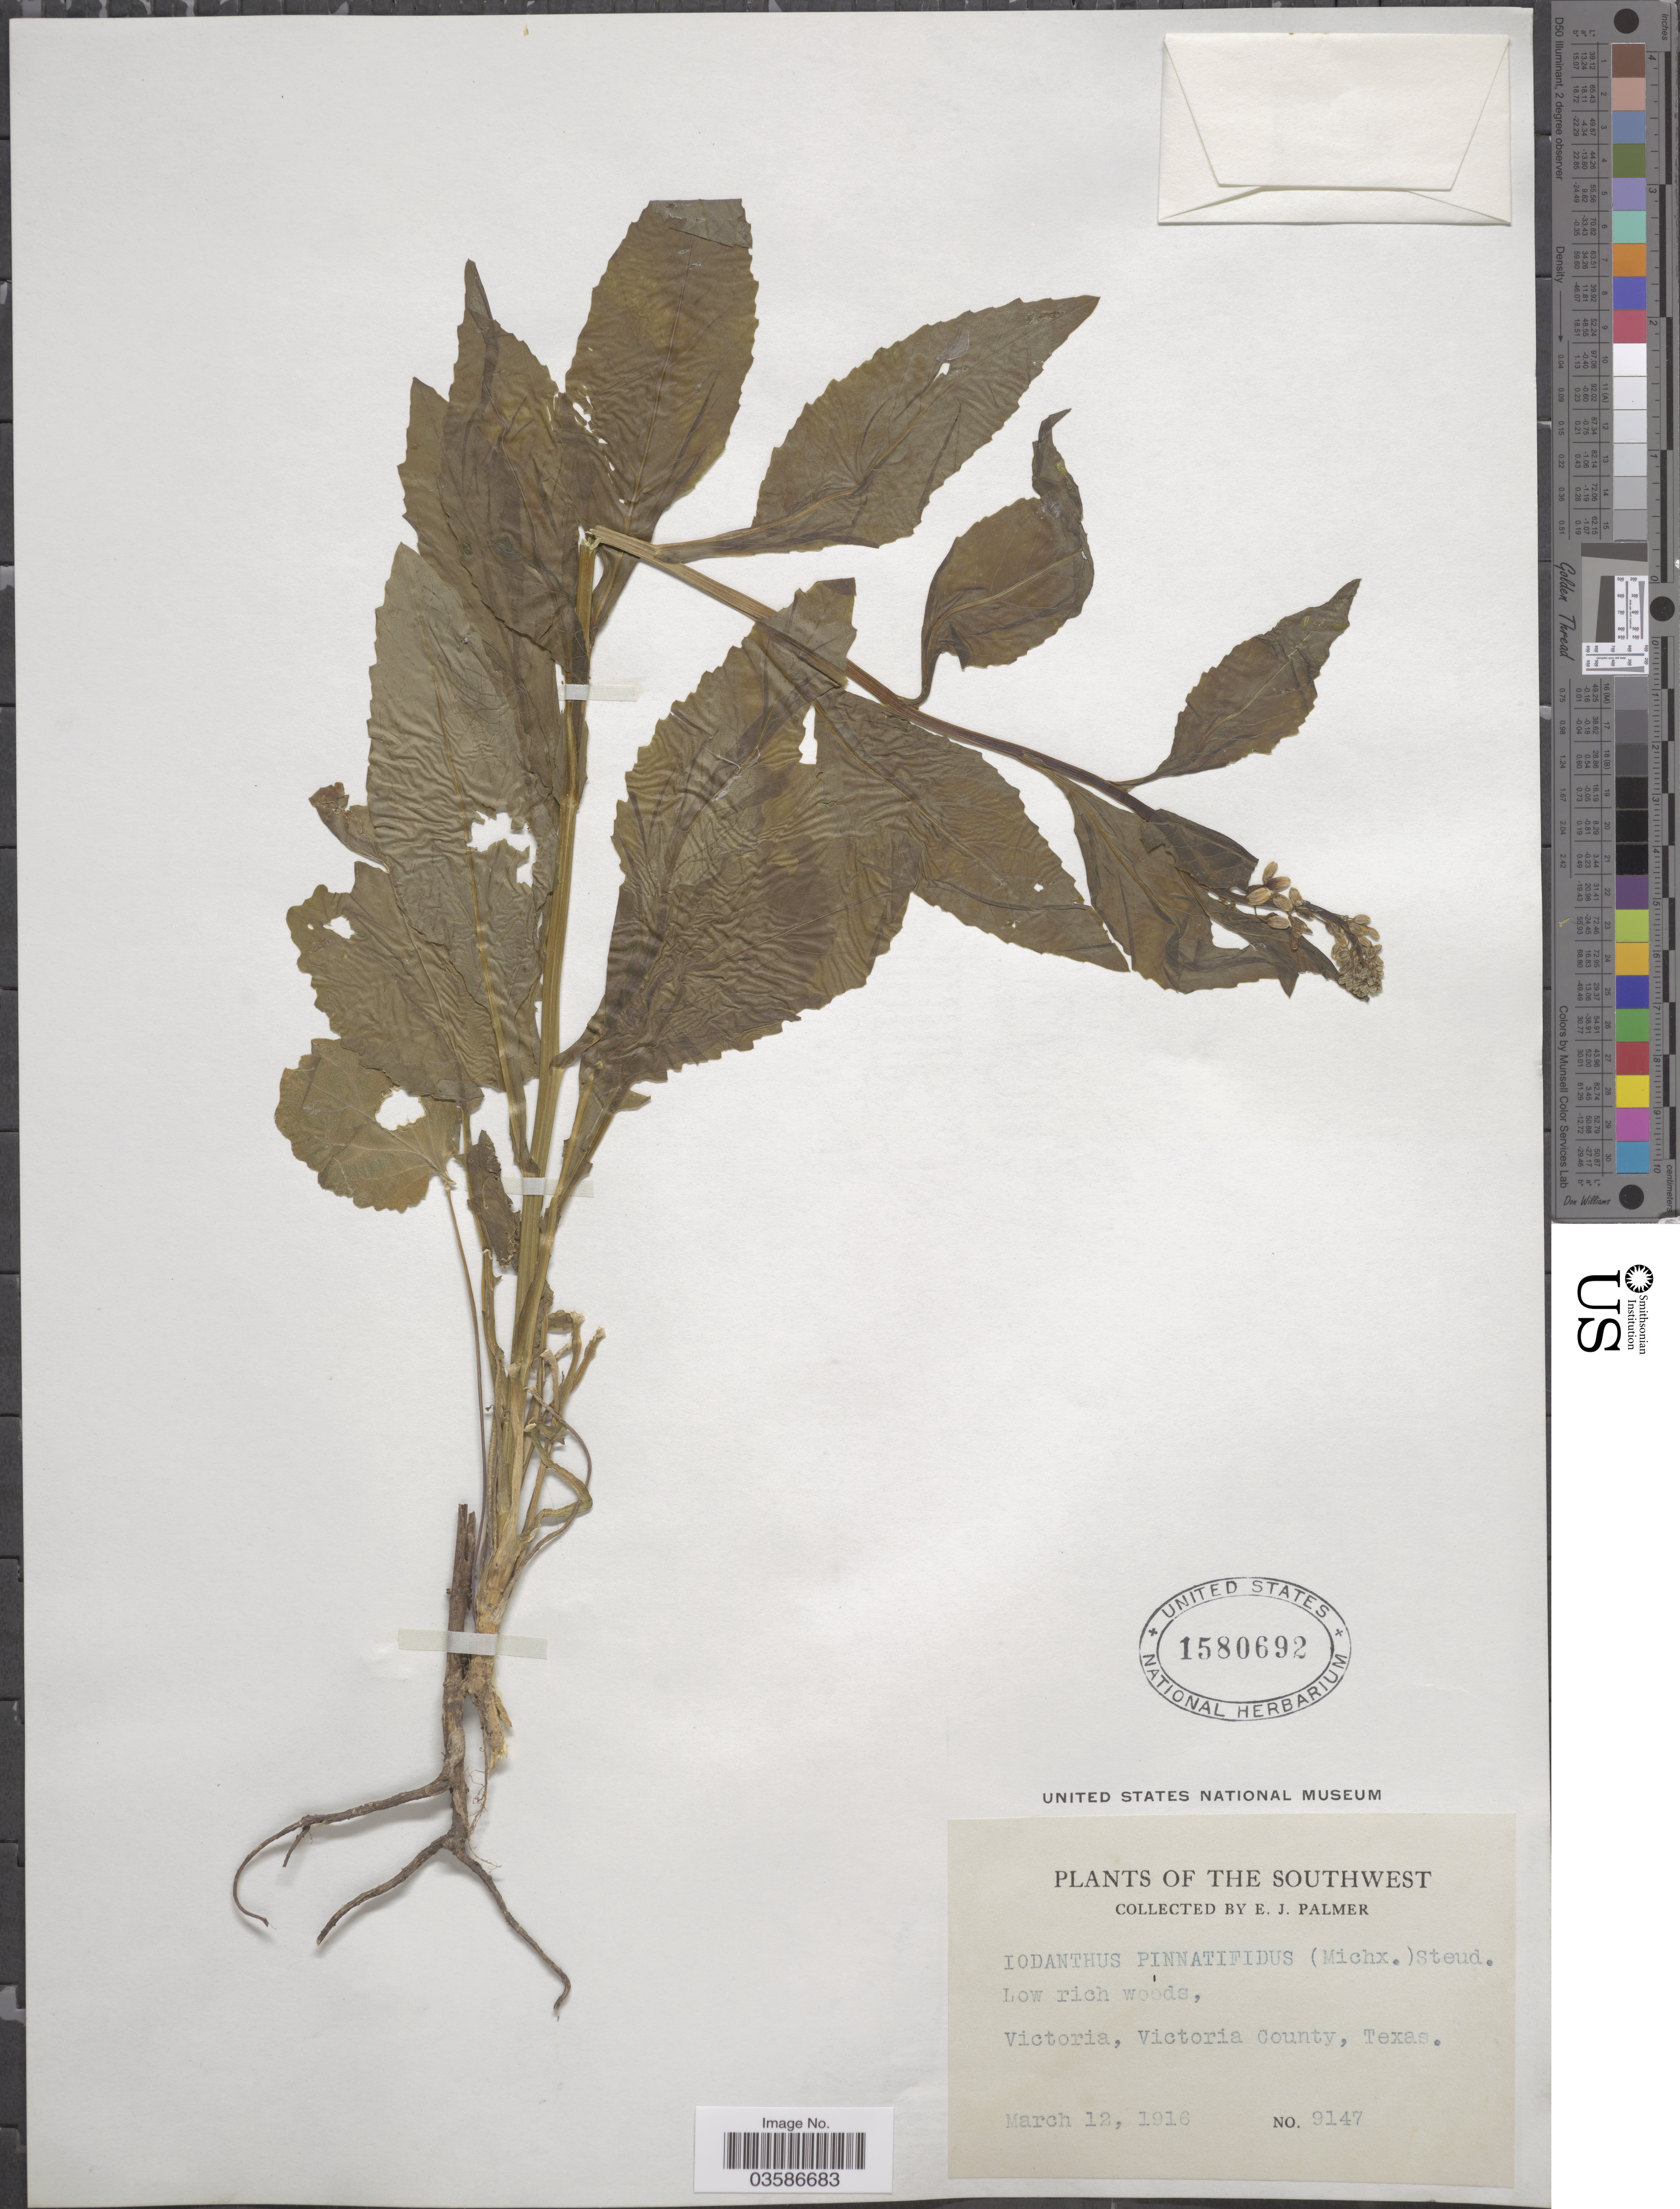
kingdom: Plantae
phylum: Tracheophyta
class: Magnoliopsida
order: Brassicales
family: Brassicaceae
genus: Iodanthus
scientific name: Iodanthus pinnatifidus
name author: (Michx.) Steud.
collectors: E. J. Palmer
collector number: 9147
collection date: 1916-03-12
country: United States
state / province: Texas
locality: The Southwest. Victoria, Victoria County.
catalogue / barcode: US 1580692